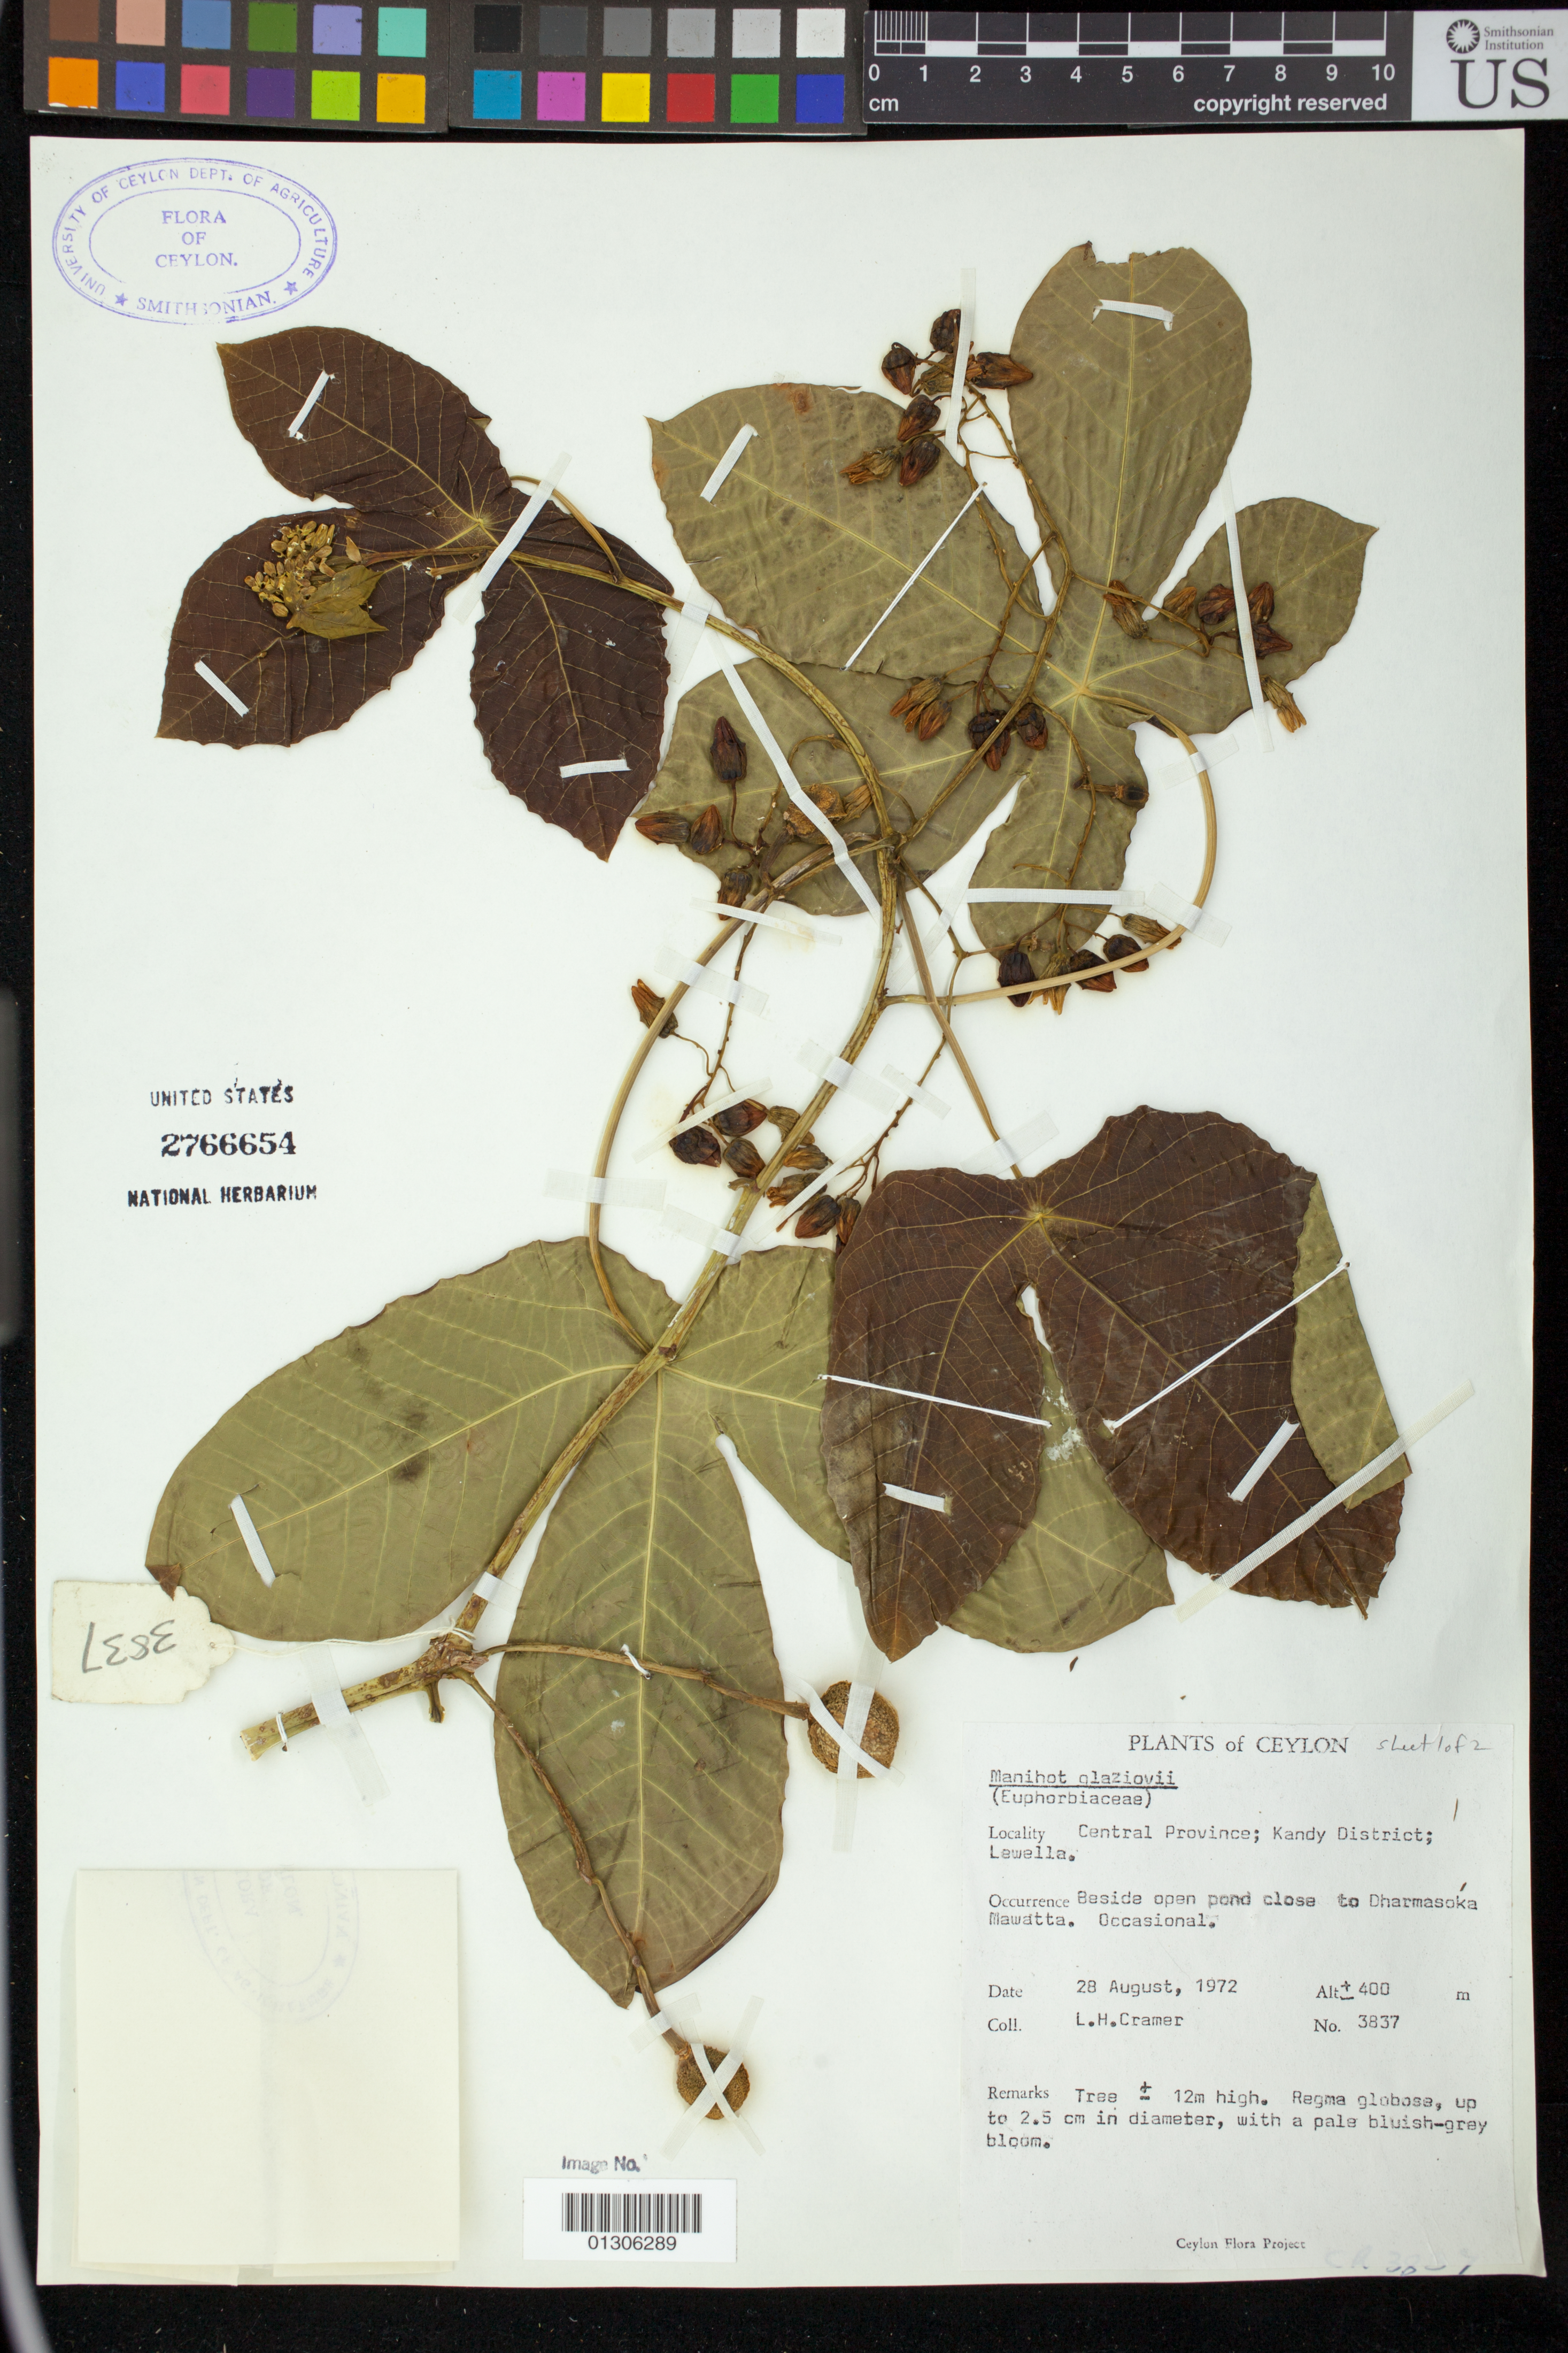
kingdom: Plantae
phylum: Tracheophyta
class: Magnoliopsida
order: Malpighiales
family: Euphorbiaceae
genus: Manihot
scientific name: Manihot glaziovii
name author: Müll. Arg.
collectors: L. H. Cramer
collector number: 3837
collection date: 1972-08-28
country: Sri Lanka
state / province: Central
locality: Kandy District; Lewella, close to Dharmasoka (Dharmashoka) Mawatta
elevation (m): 400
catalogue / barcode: US 2766654